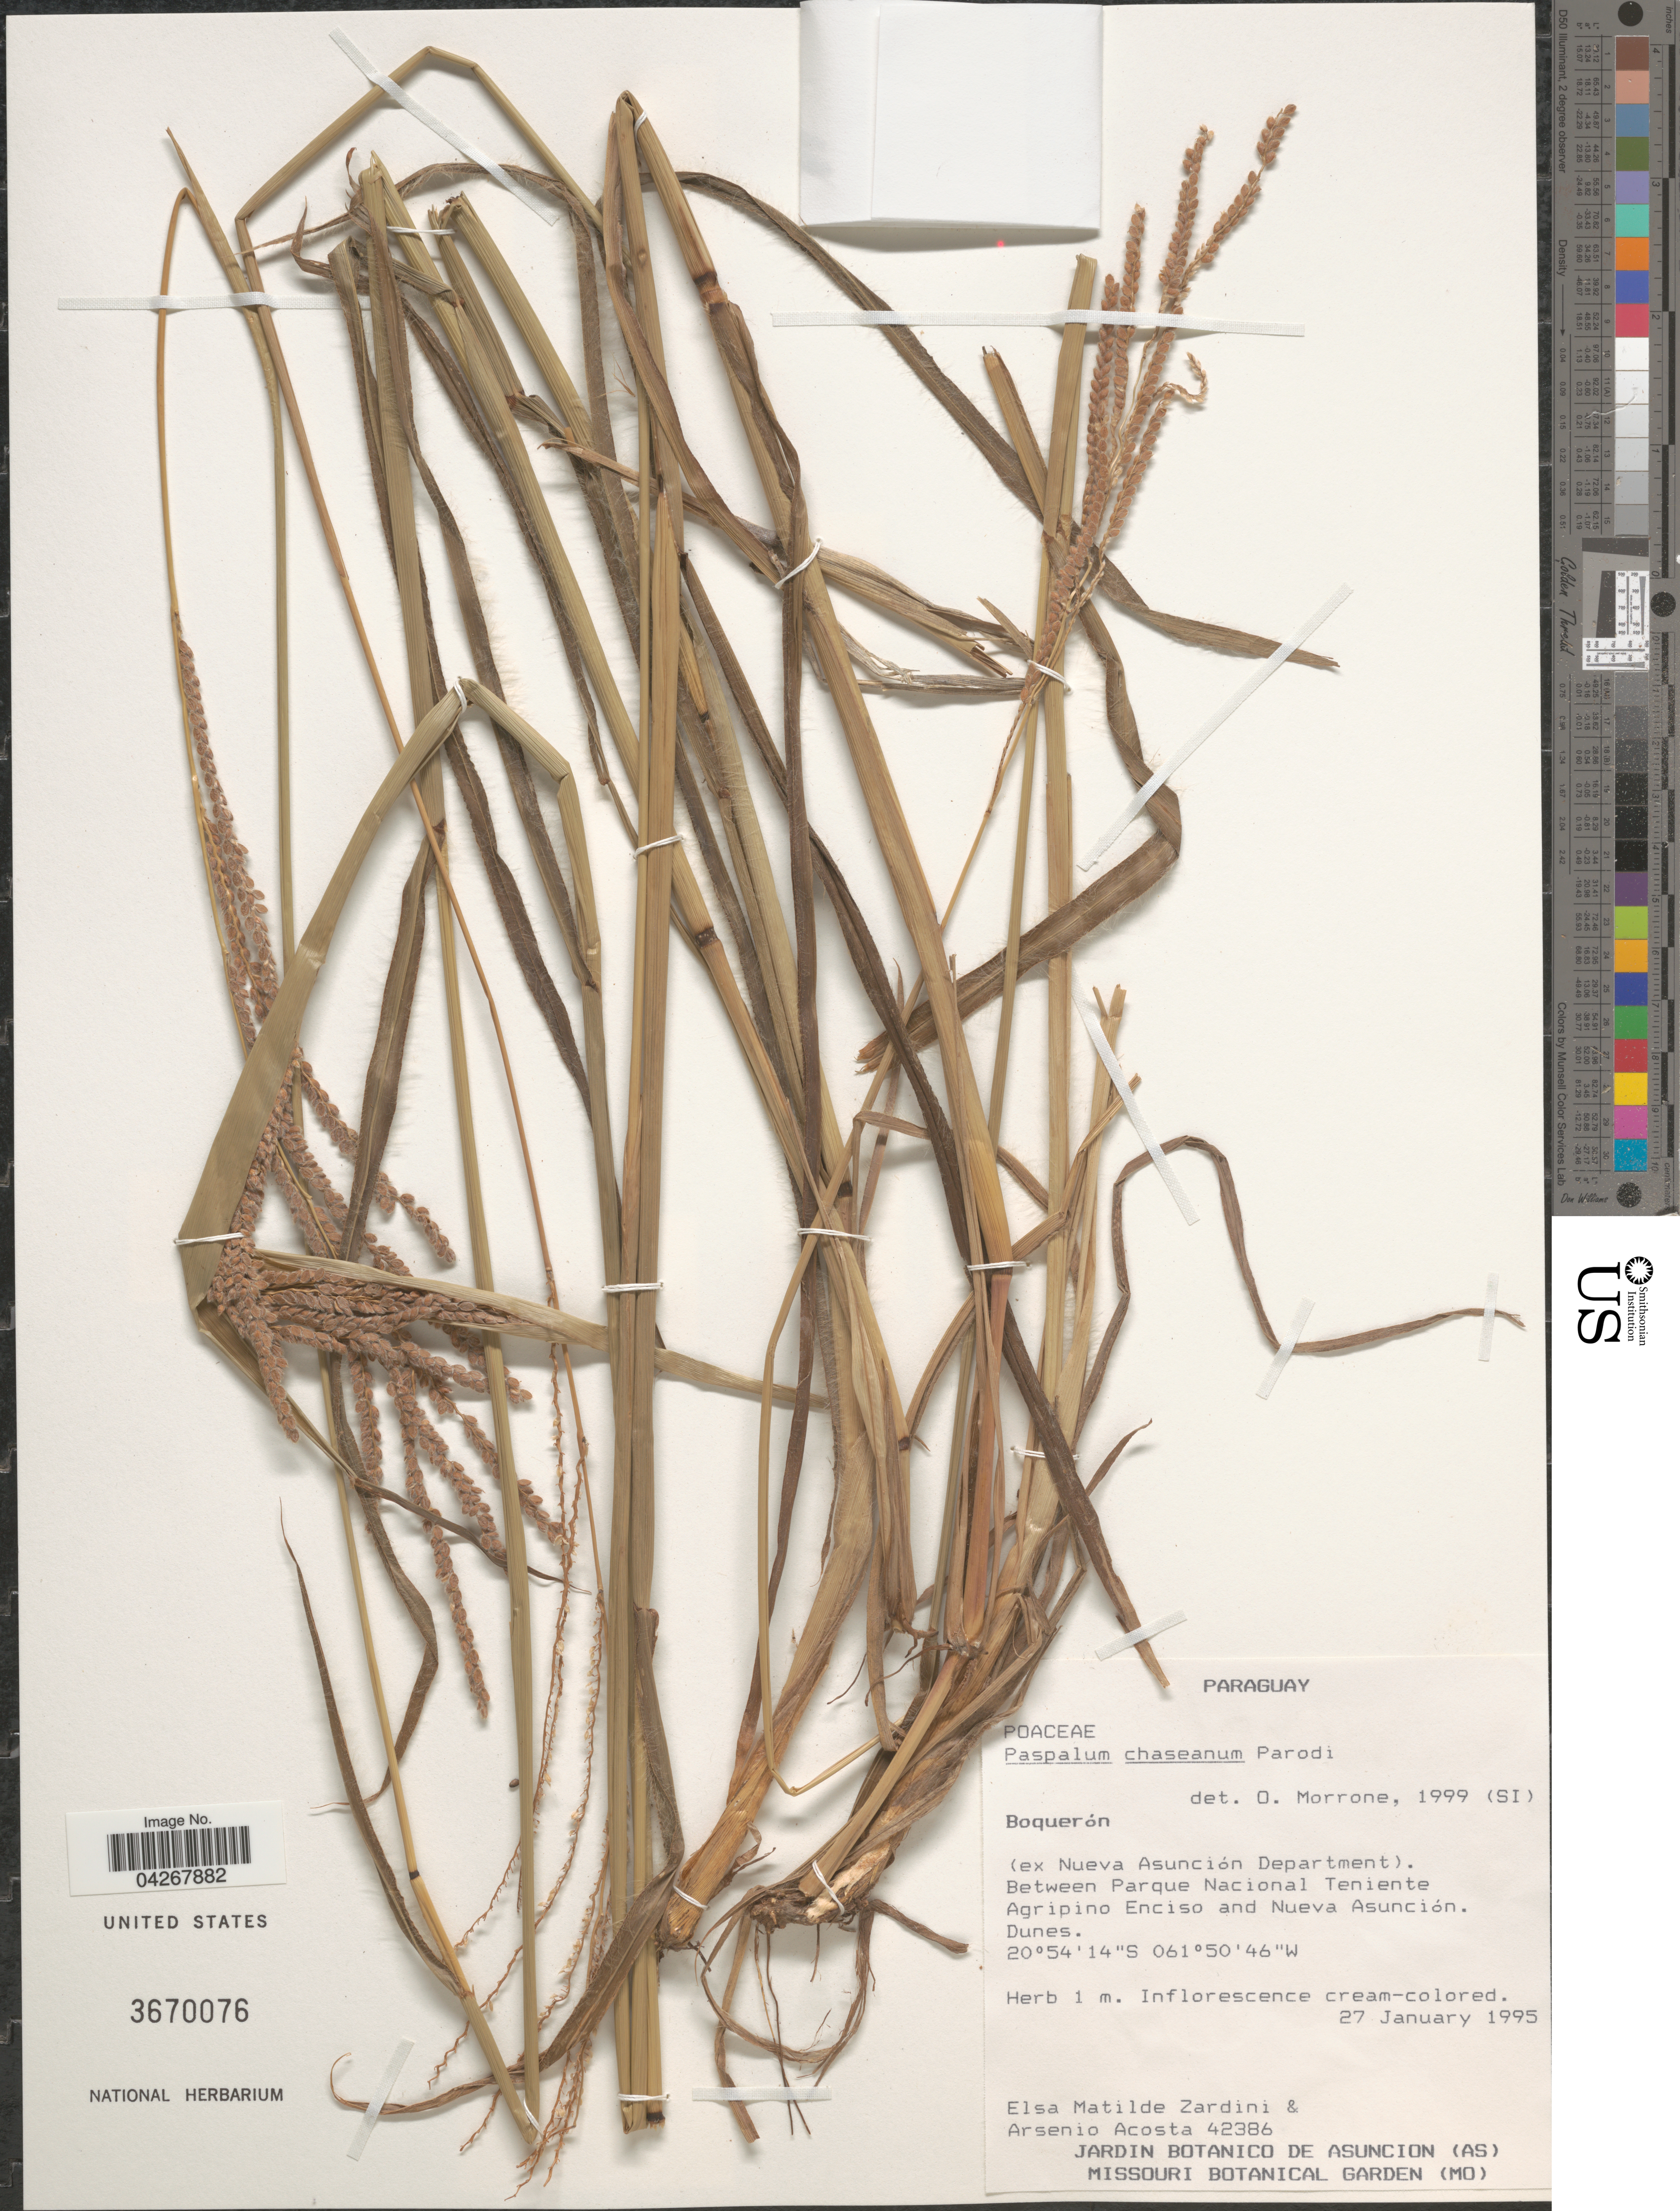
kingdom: Plantae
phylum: Tracheophyta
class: Liliopsida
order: Poales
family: Poaceae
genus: Paspalum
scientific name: Paspalum chaseanum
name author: Parodi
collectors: E. M. Zardini & A. Acosta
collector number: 42386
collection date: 1995-01-27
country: Paraguay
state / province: Boqueron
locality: Boquerón. (ex Nueva Asunción Department). Between Parque Nacional Teniente Agripino Enciso and Nueva Asunción.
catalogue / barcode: US 3670076